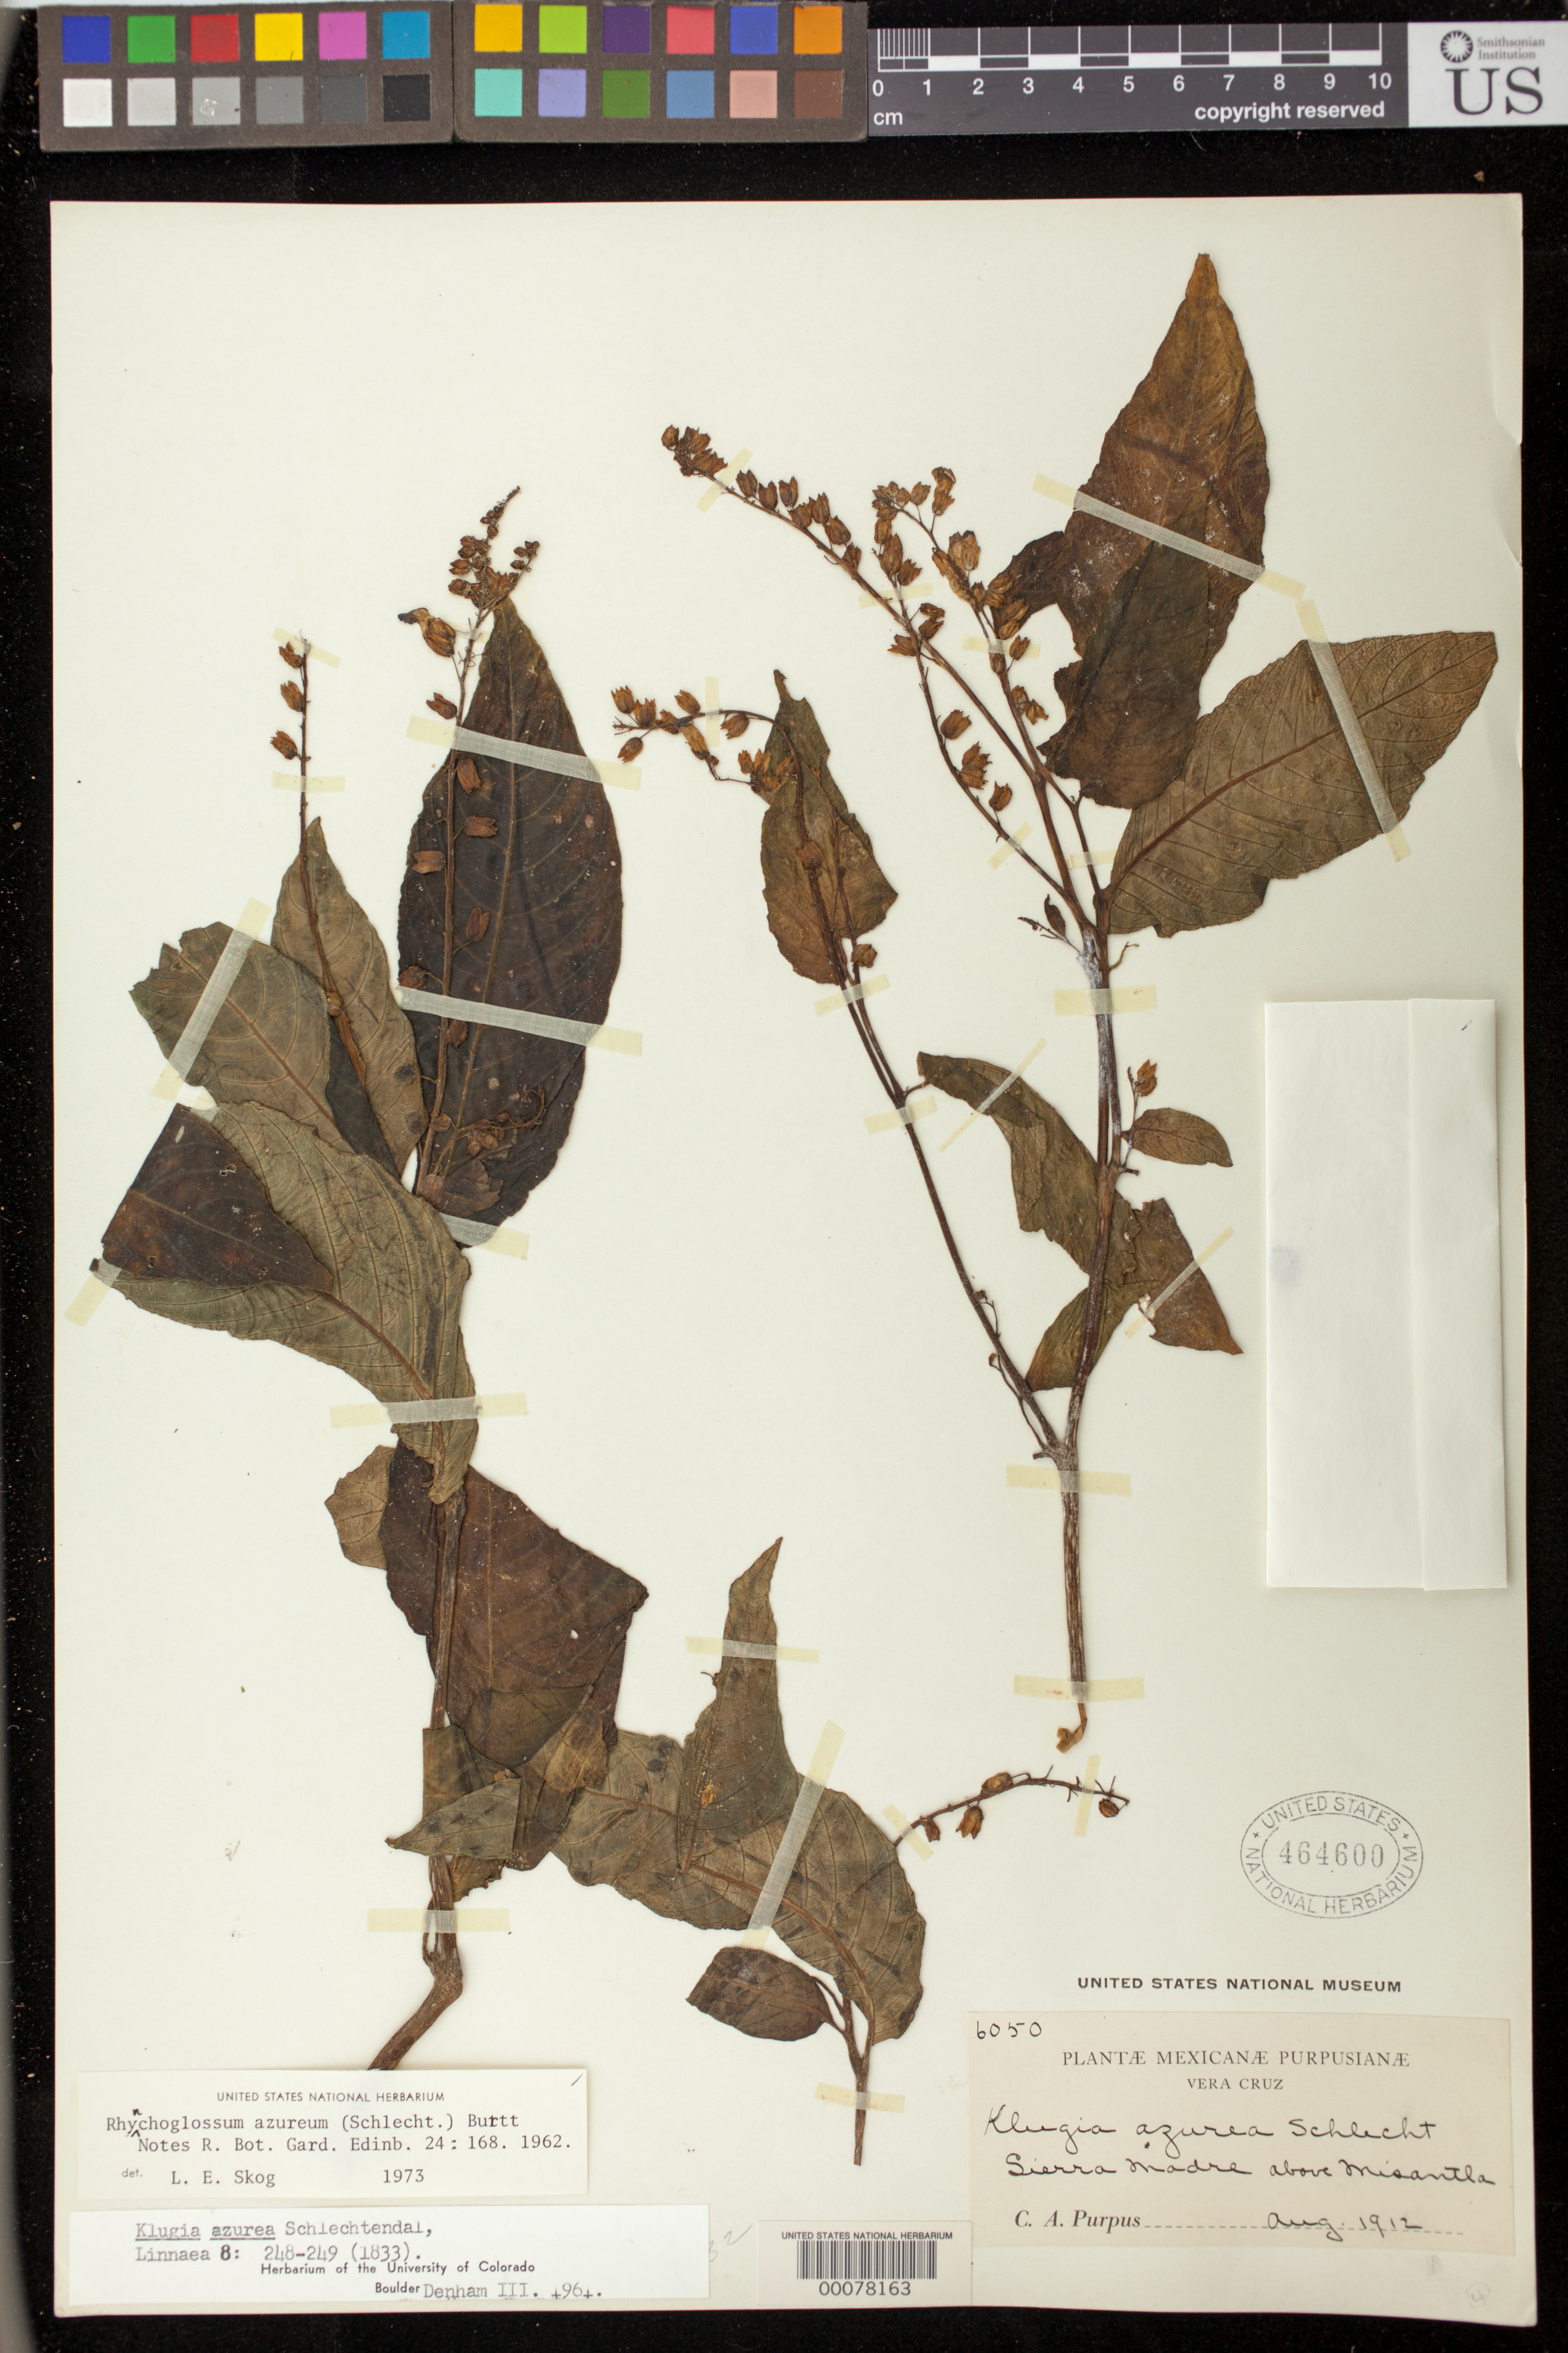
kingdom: Plantae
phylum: Tracheophyta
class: Magnoliopsida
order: Lamiales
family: Gesneriaceae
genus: Rhynchoglossum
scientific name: Rhynchoglossum azureum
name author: (Schltdl.) B.L. Burtt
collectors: C. A. Purpus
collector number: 6050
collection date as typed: Aug 1912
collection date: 1912-08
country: Mexico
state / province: Veracruz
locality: Sierra Madre above Misantla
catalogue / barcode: US 464600